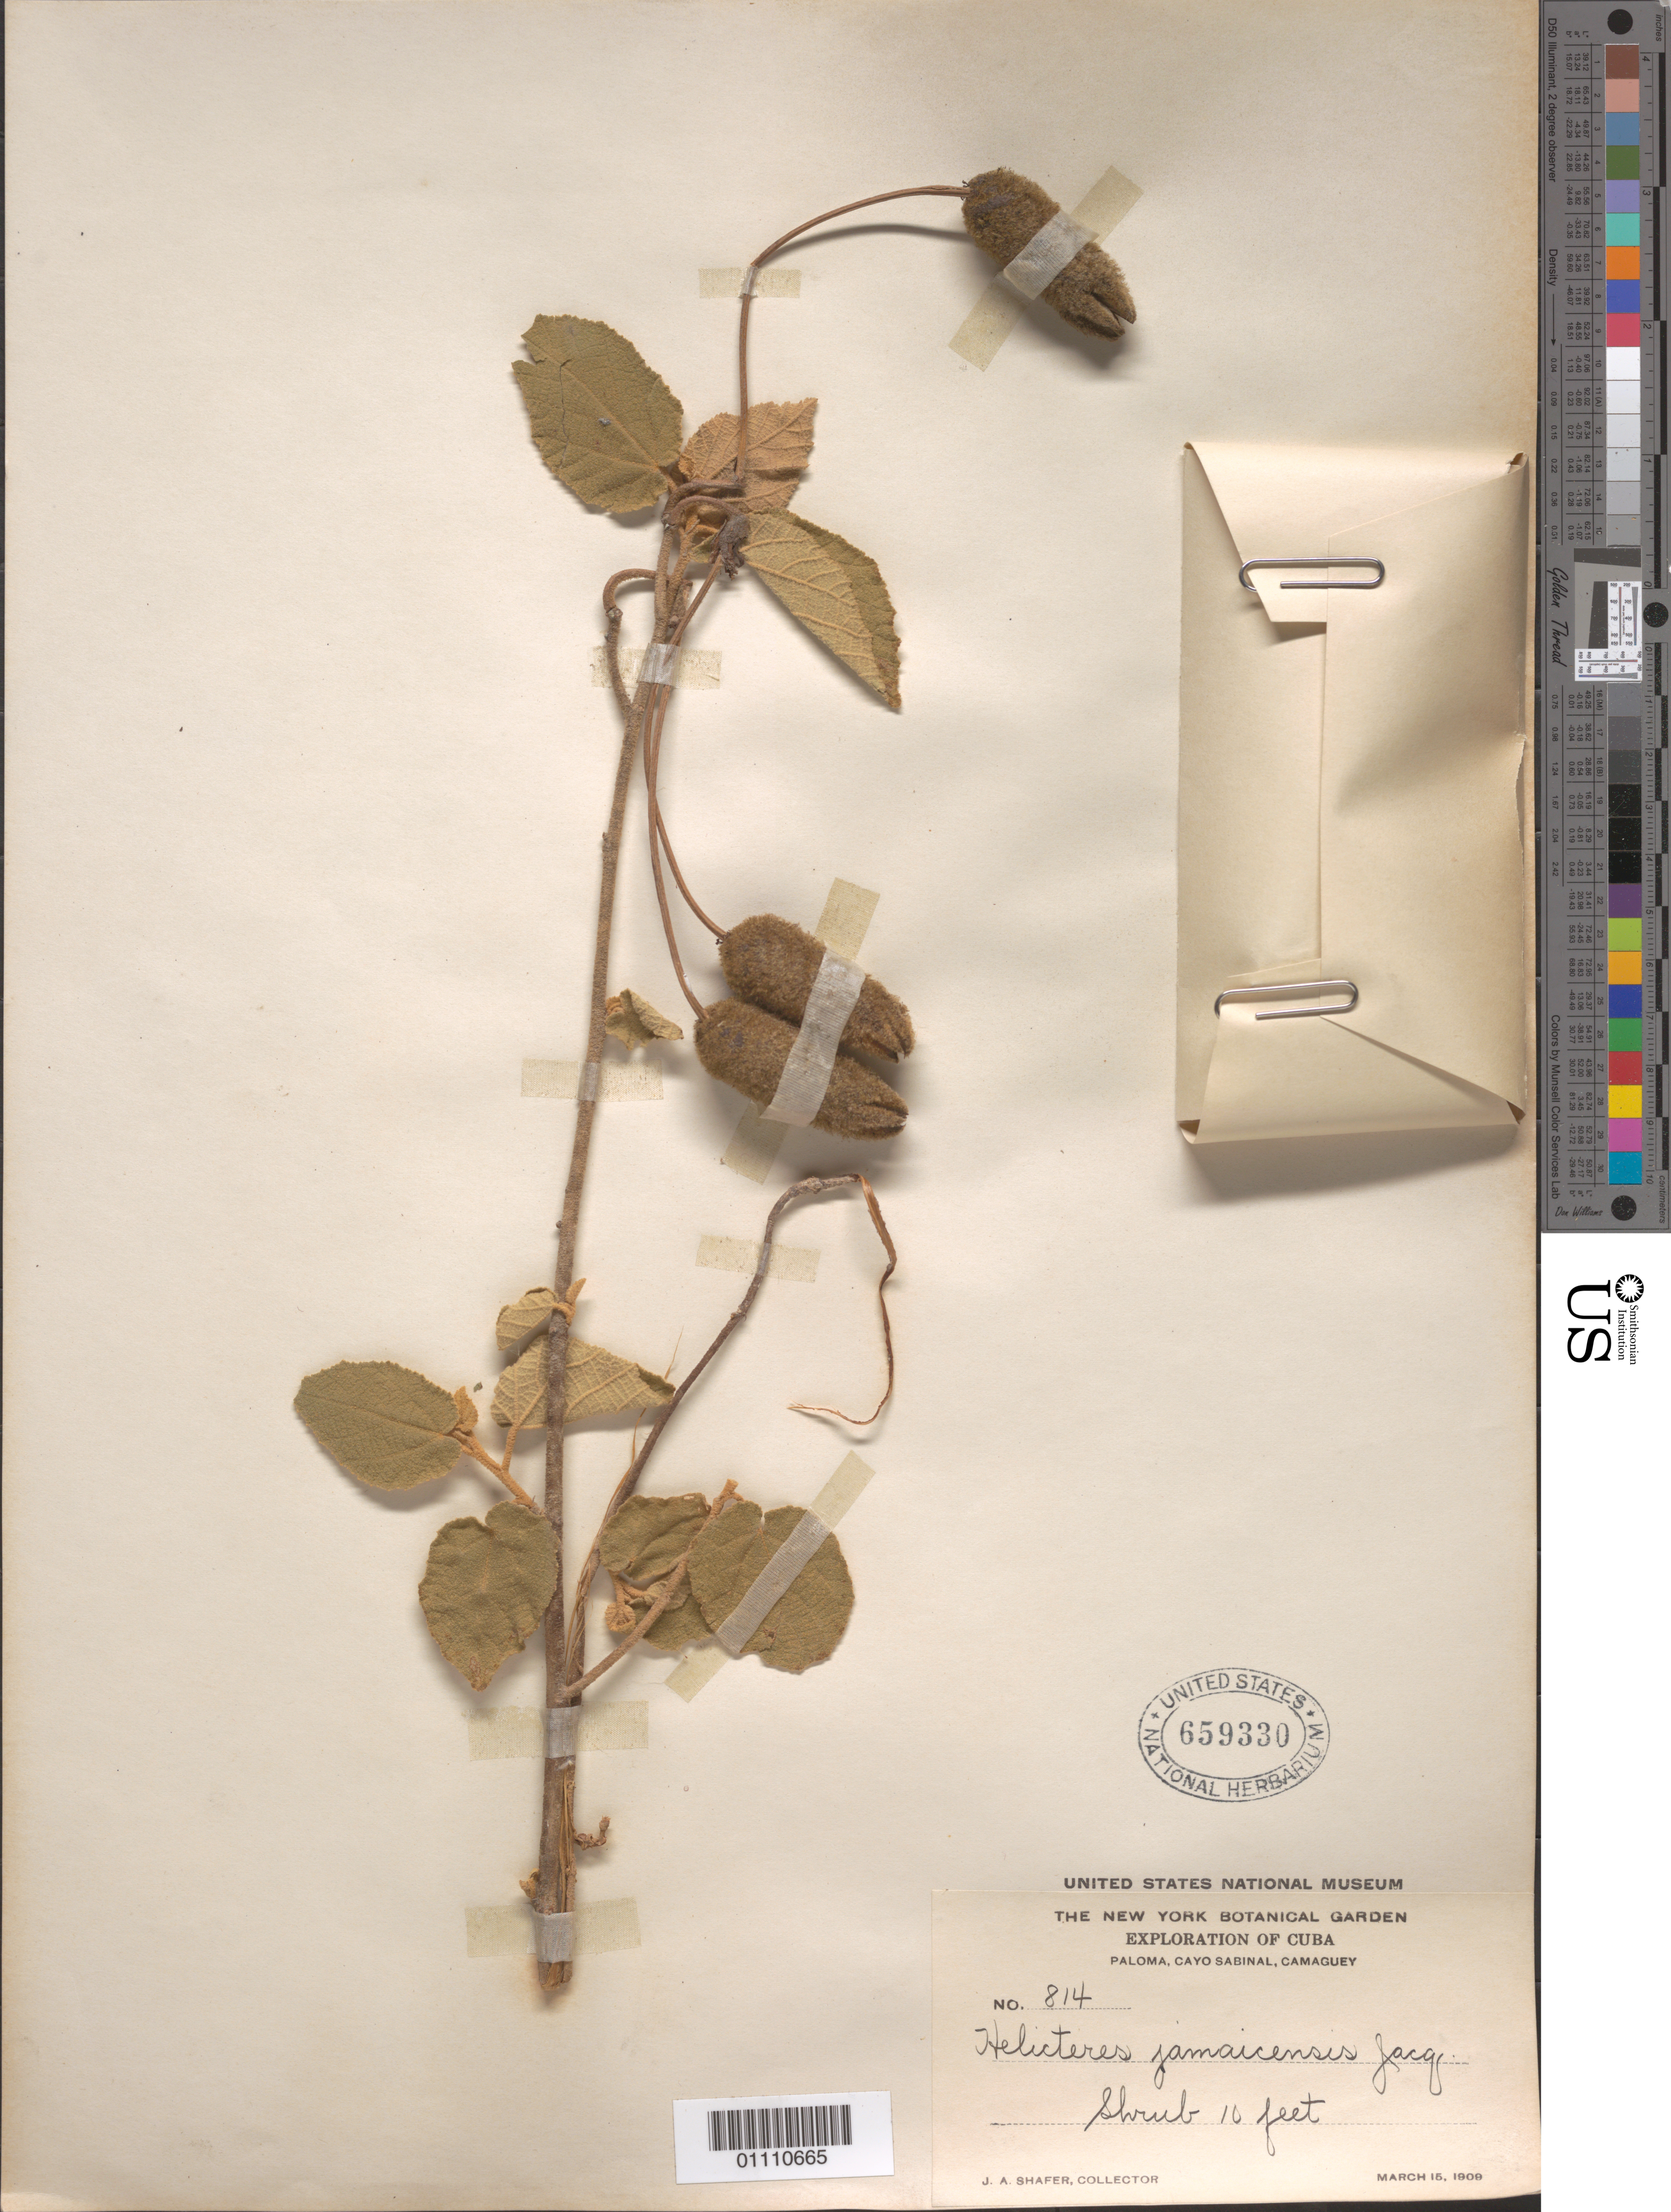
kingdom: Plantae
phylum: Tracheophyta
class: Magnoliopsida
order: Malvales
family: Malvaceae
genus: Helicteres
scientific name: Helicteres jamaicensis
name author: Jacq.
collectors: J. A. Shafer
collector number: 814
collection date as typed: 15 Mar 1909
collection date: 1909-03-15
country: Cuba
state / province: Camagüey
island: Cuba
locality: Paloma, Cayo Sabinal, Camaguey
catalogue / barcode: US 659330